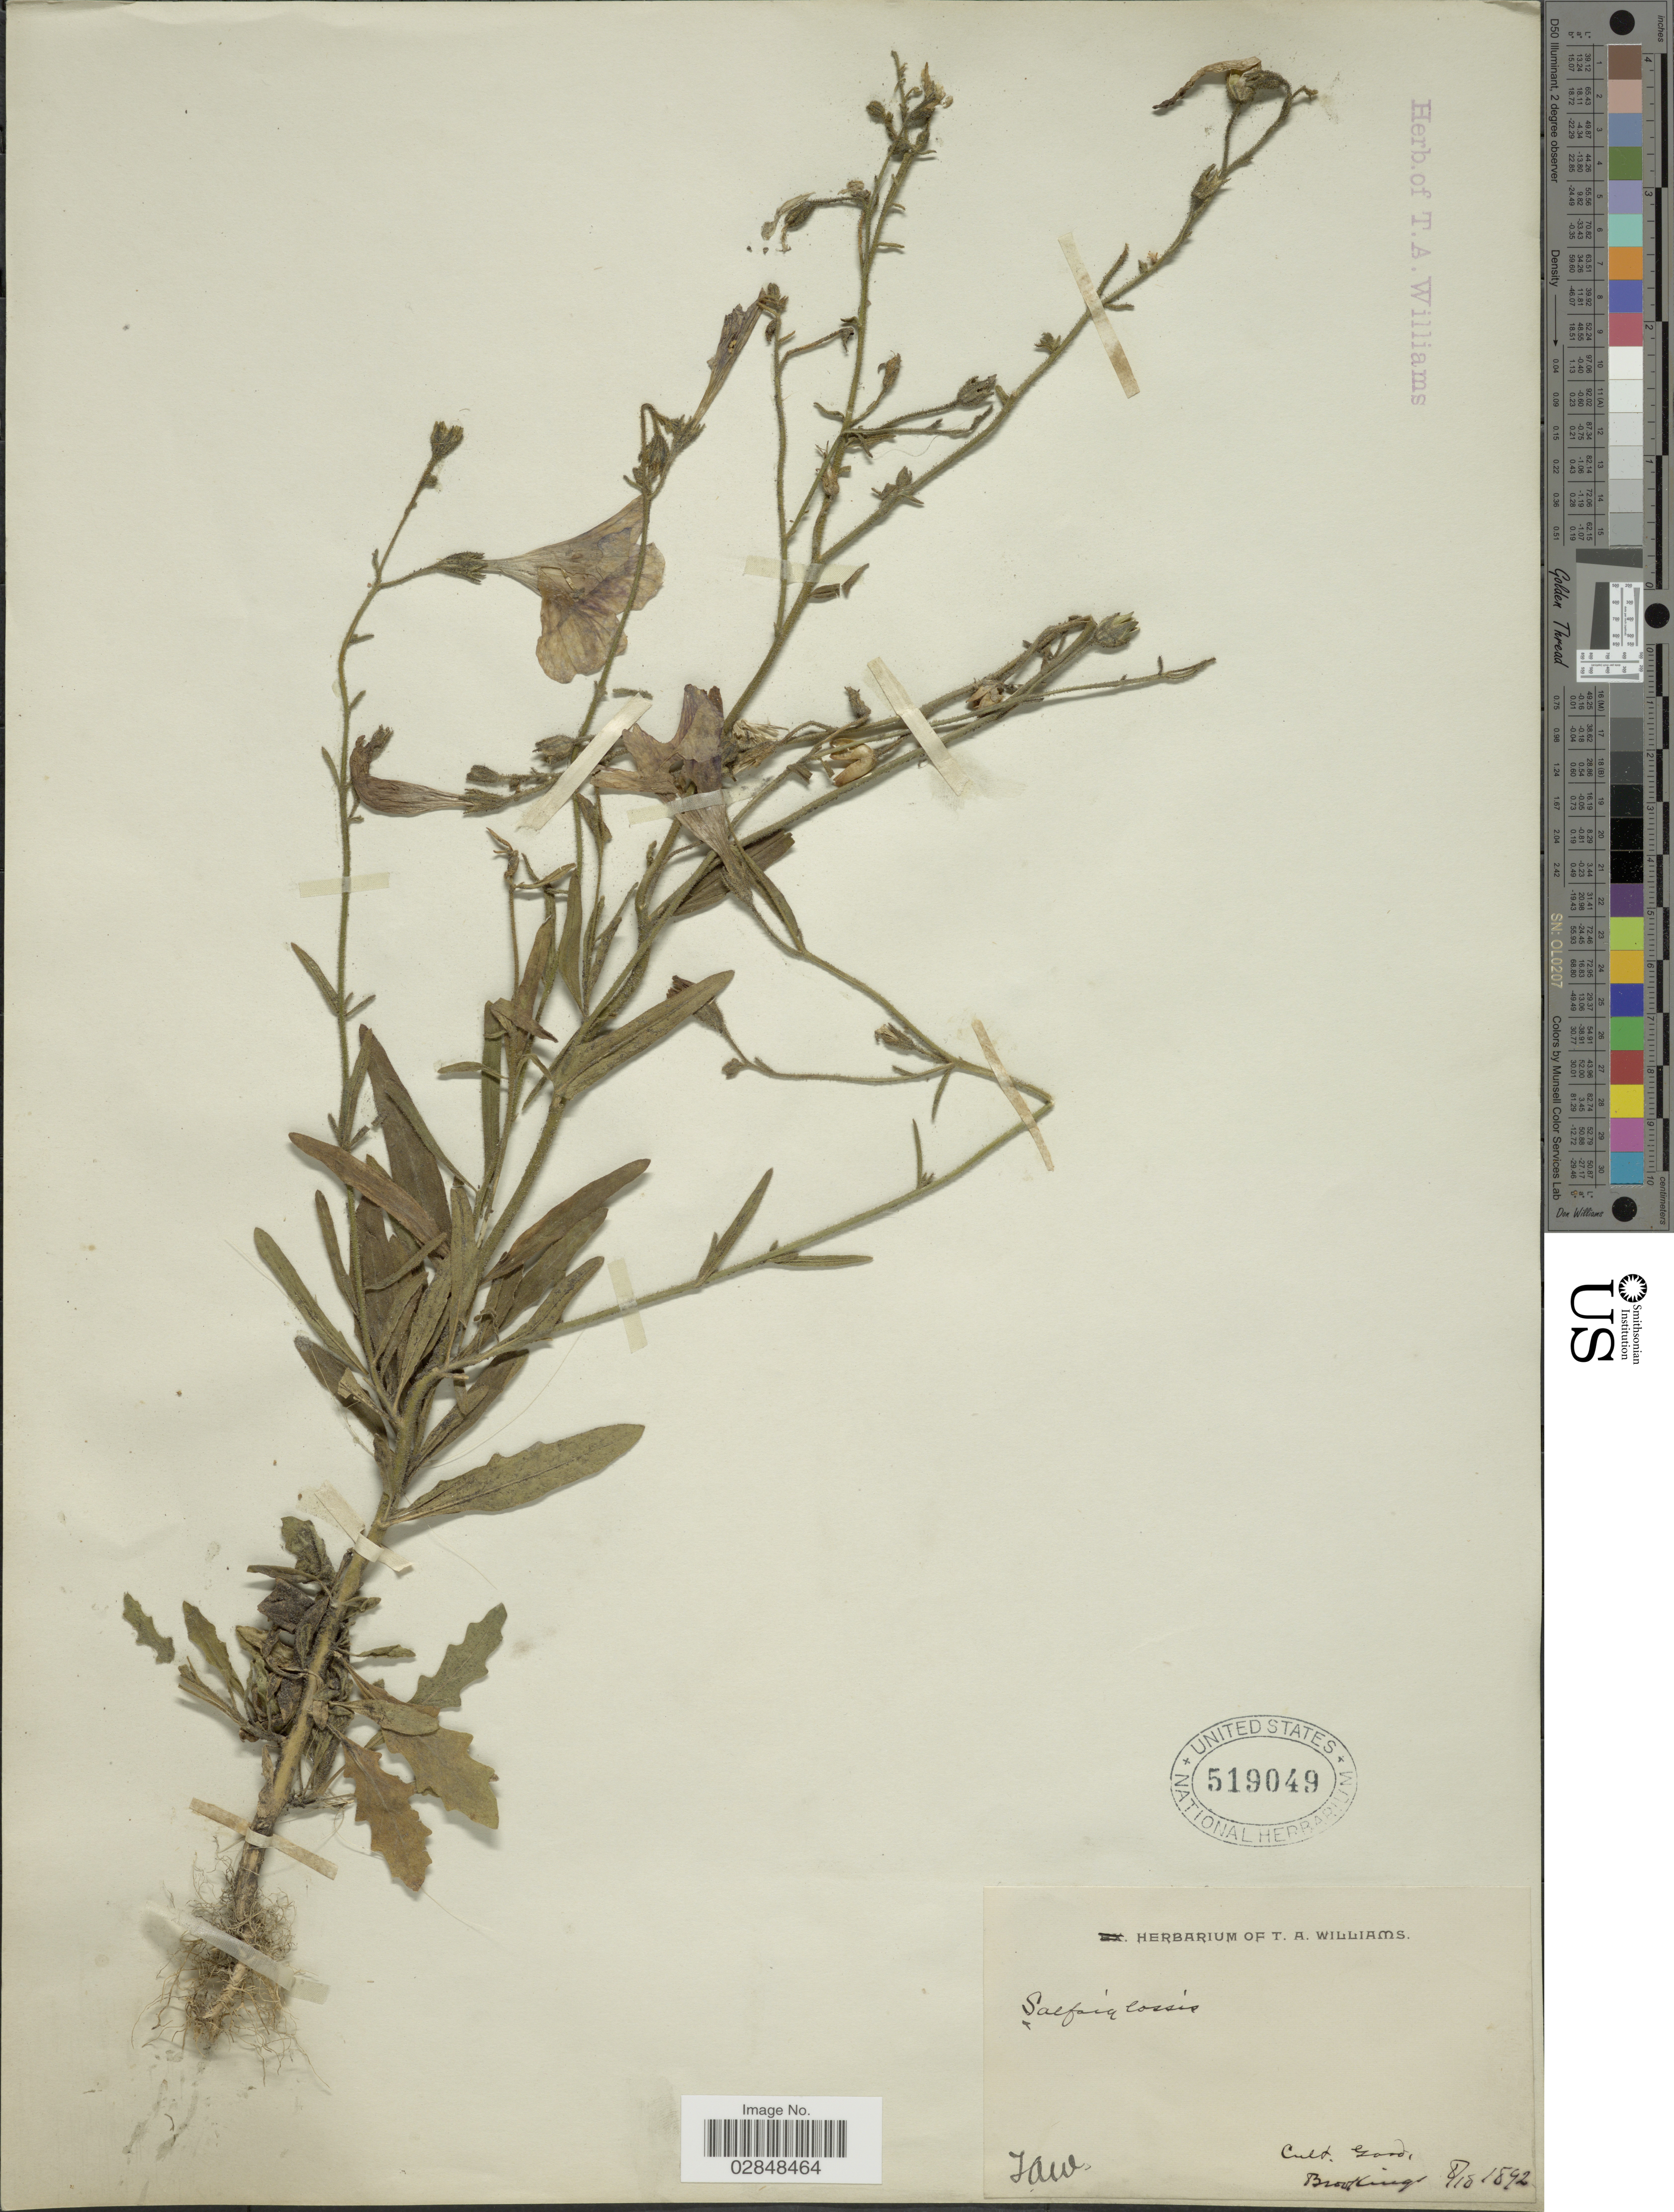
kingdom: Plantae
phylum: Tracheophyta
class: Magnoliopsida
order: Solanales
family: Solanaceae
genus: Salpiglossis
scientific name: Salpiglossis sinuata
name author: Ruiz & Pav.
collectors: T. A. Williams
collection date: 1892-10-08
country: United States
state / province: South Dakota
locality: Brookings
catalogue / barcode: US 519049